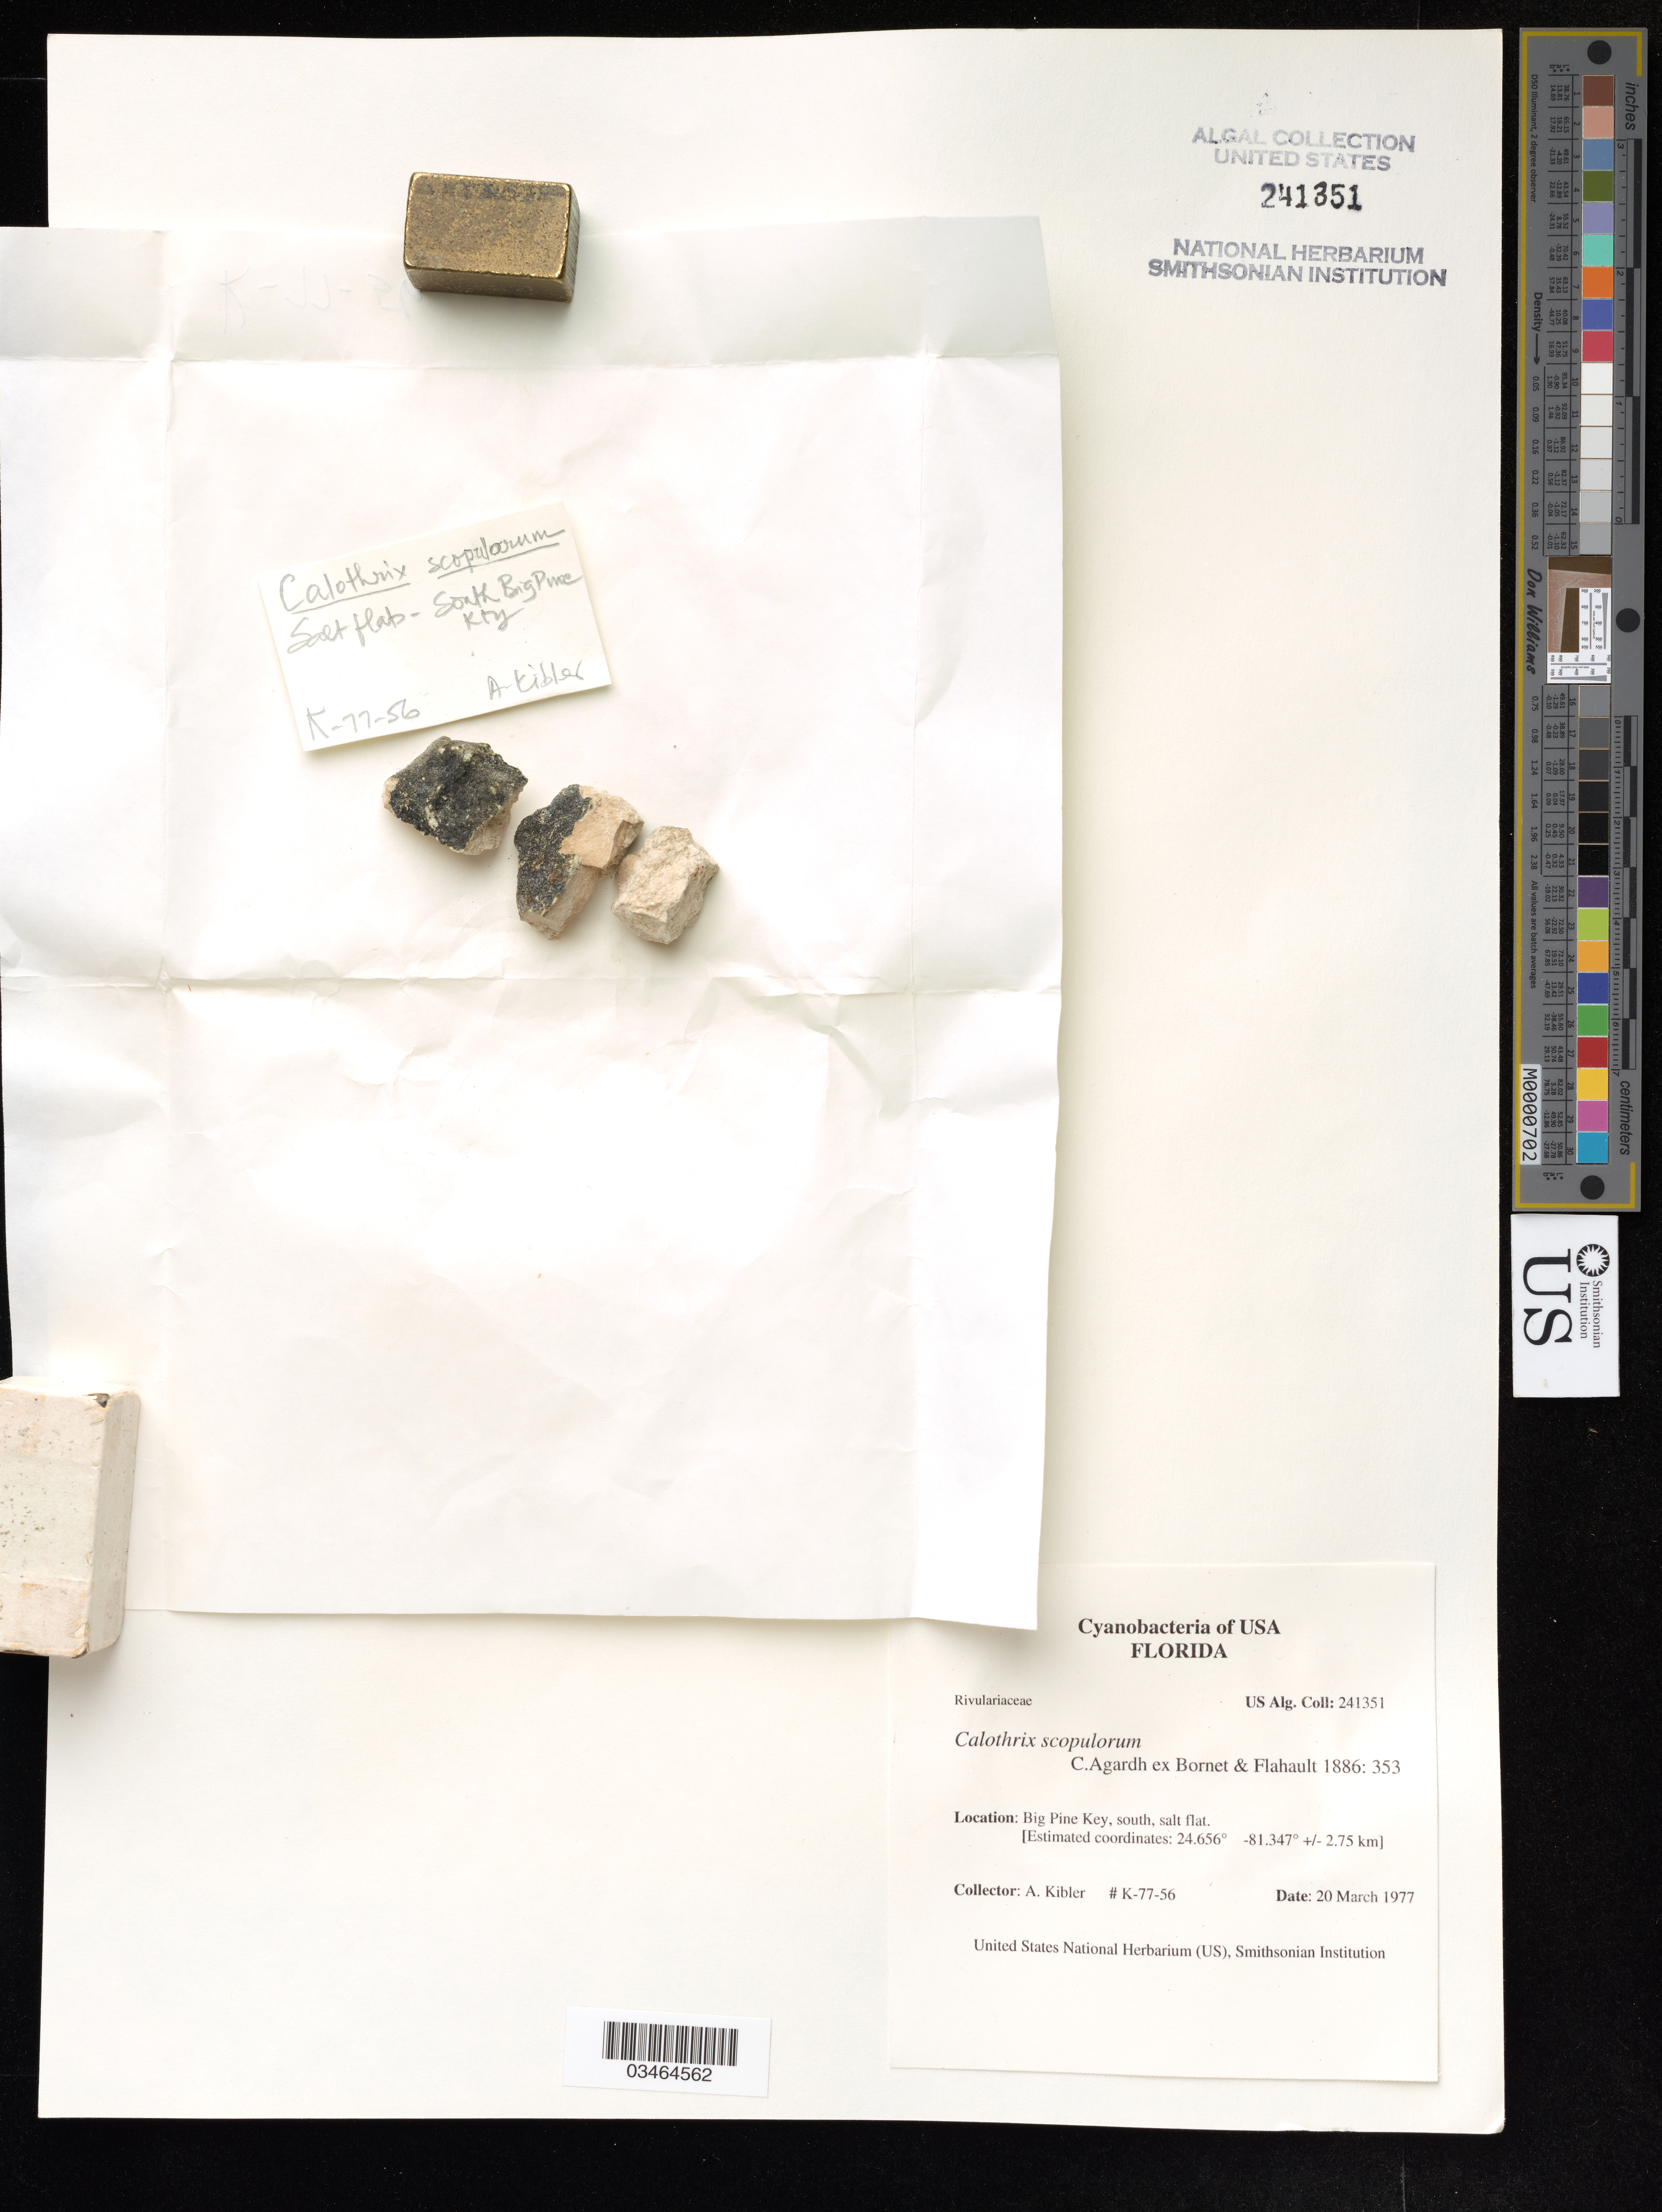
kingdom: Bacteria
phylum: Cyanobacteria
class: Cyanobacteriia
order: Cyanobacteriales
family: Rivulariaceae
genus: Calothrix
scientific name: Calothrix scopulorum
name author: (F.A.C. Weber & D. Mohr) C. Agardh ex Bornet & Flahault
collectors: A. Kibler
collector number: K-77-56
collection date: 1977-03-20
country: United States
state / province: Florida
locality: Big Pine Key, south, salt flat.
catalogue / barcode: US 241351